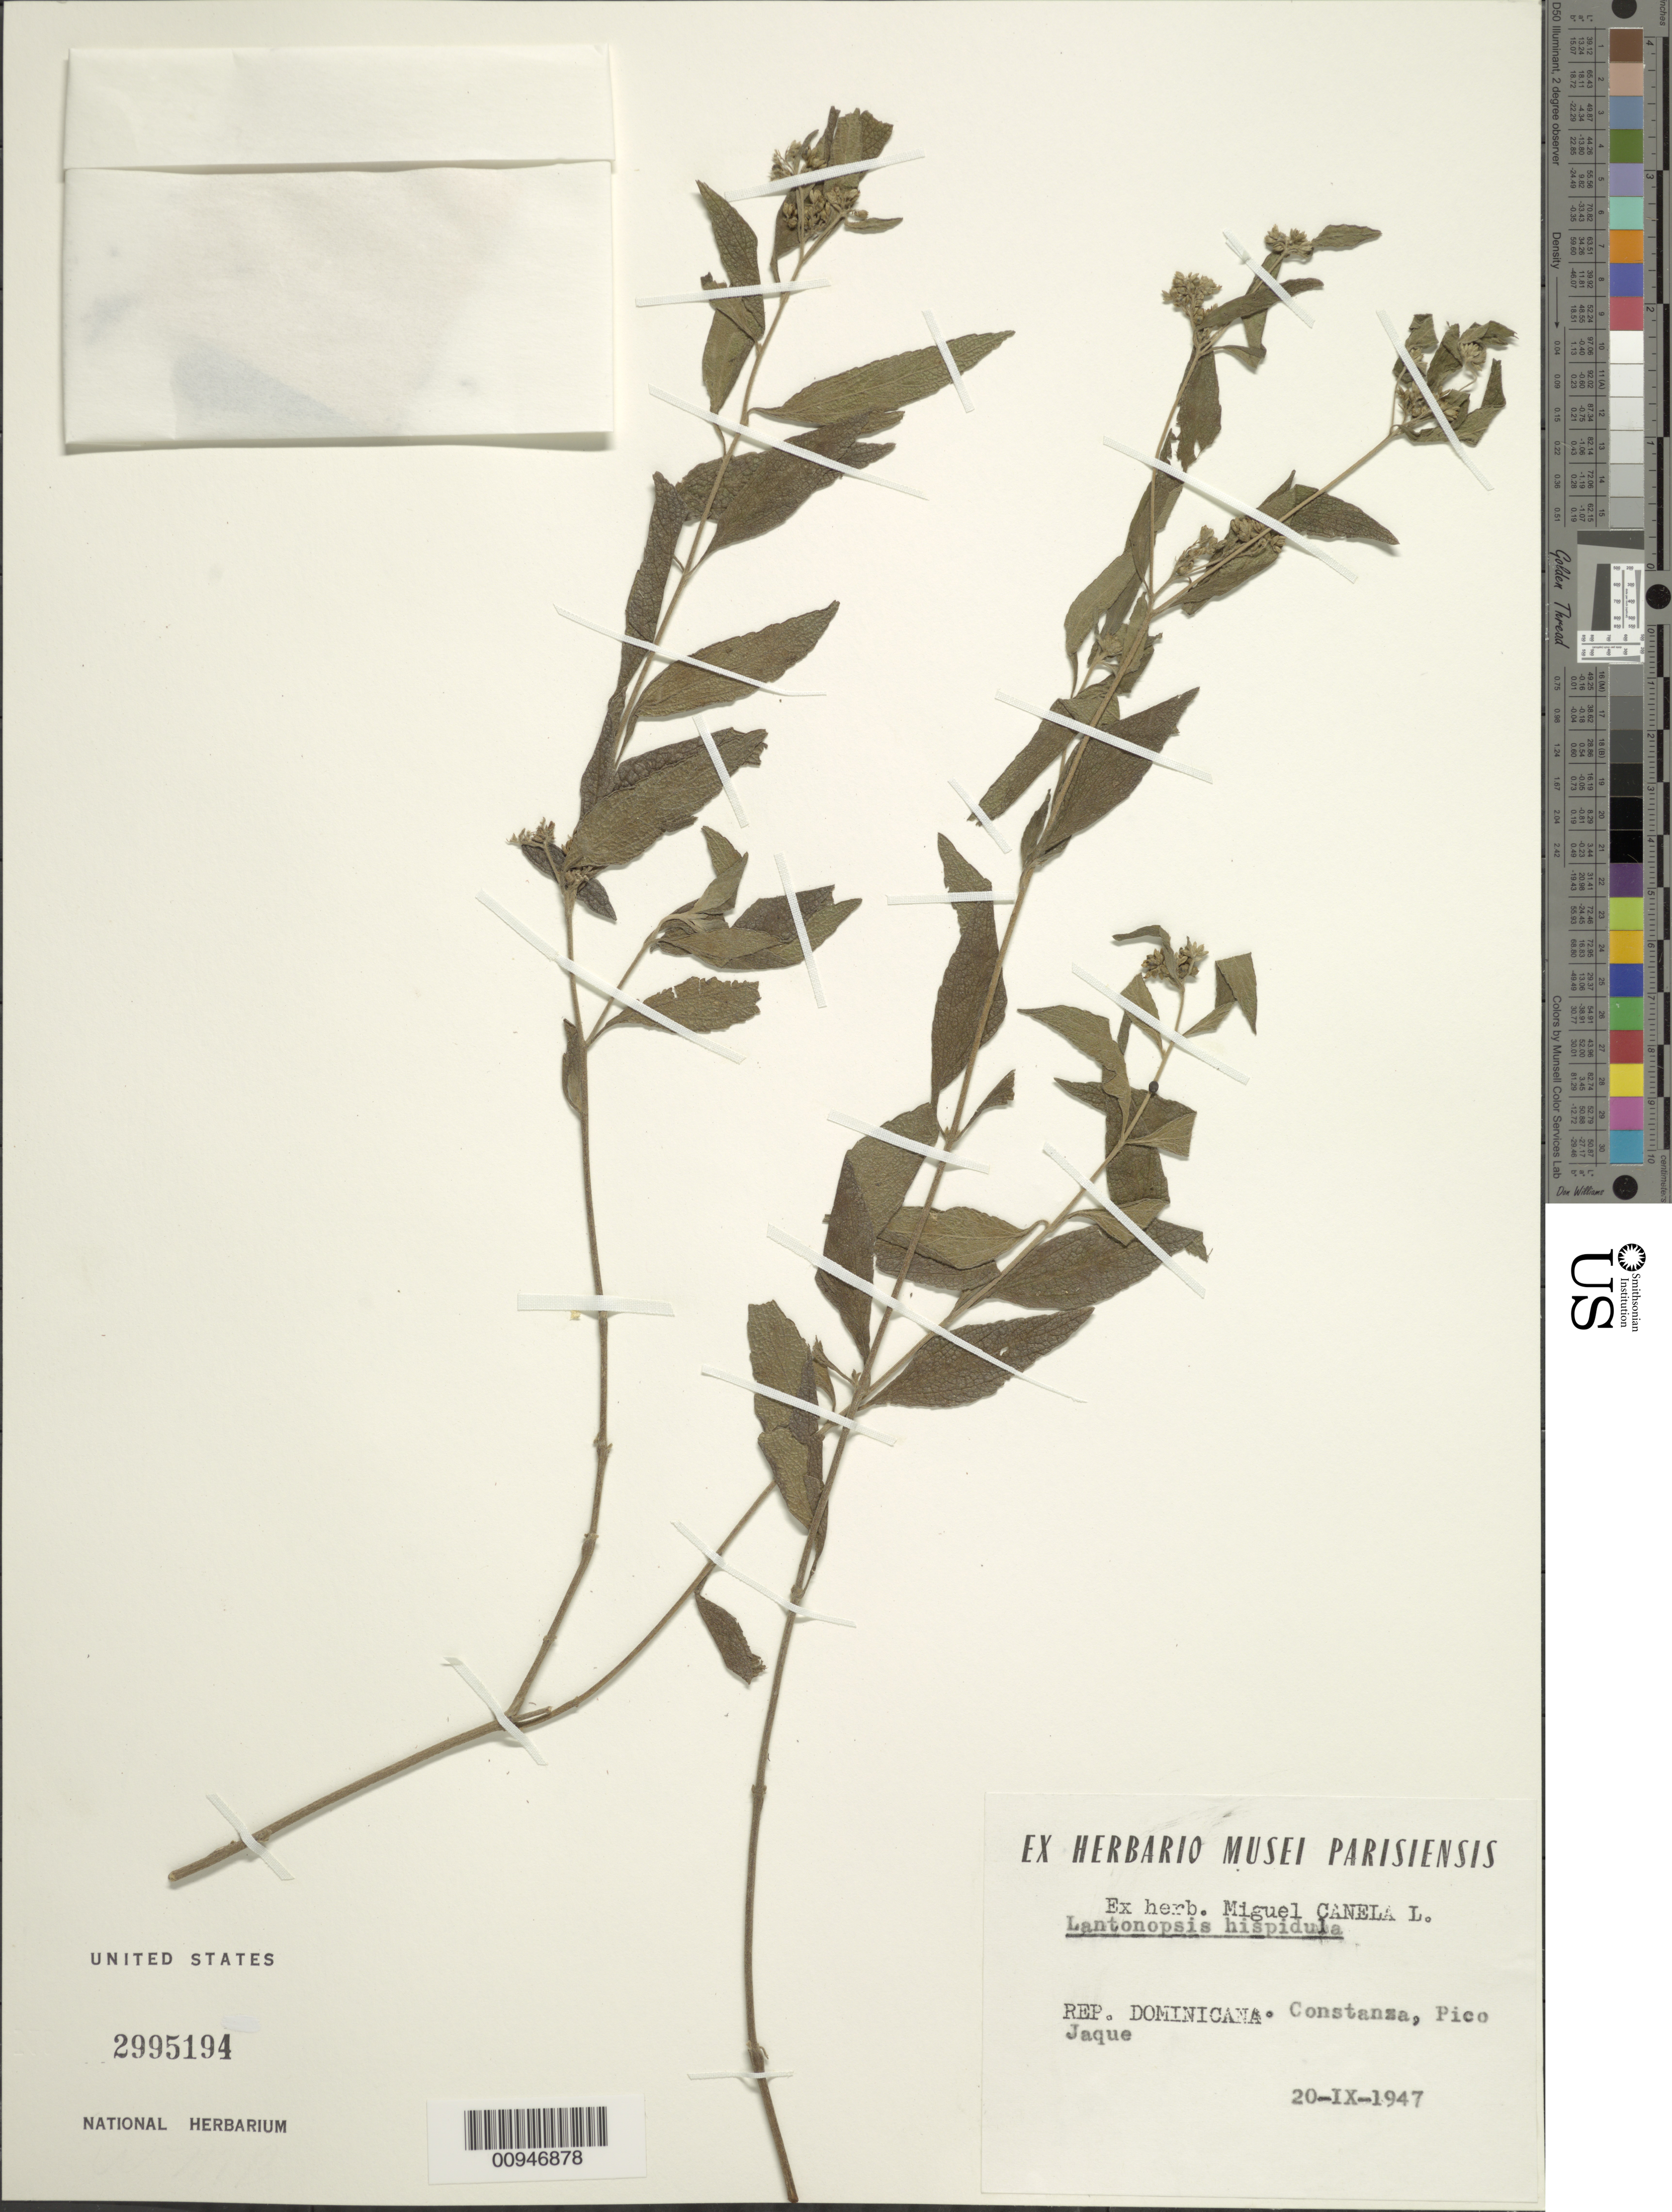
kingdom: Plantae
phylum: Tracheophyta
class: Magnoliopsida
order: Asterales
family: Asteraceae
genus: Lantanopsis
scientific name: Lantanopsis hispidula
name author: C. Wright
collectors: M. Canela Lazaro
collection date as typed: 20 Sep 1947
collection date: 1947-09-20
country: Dominican Republic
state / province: La Vega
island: Hispaniola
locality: Constanza, Pico Jaque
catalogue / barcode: US 2995194